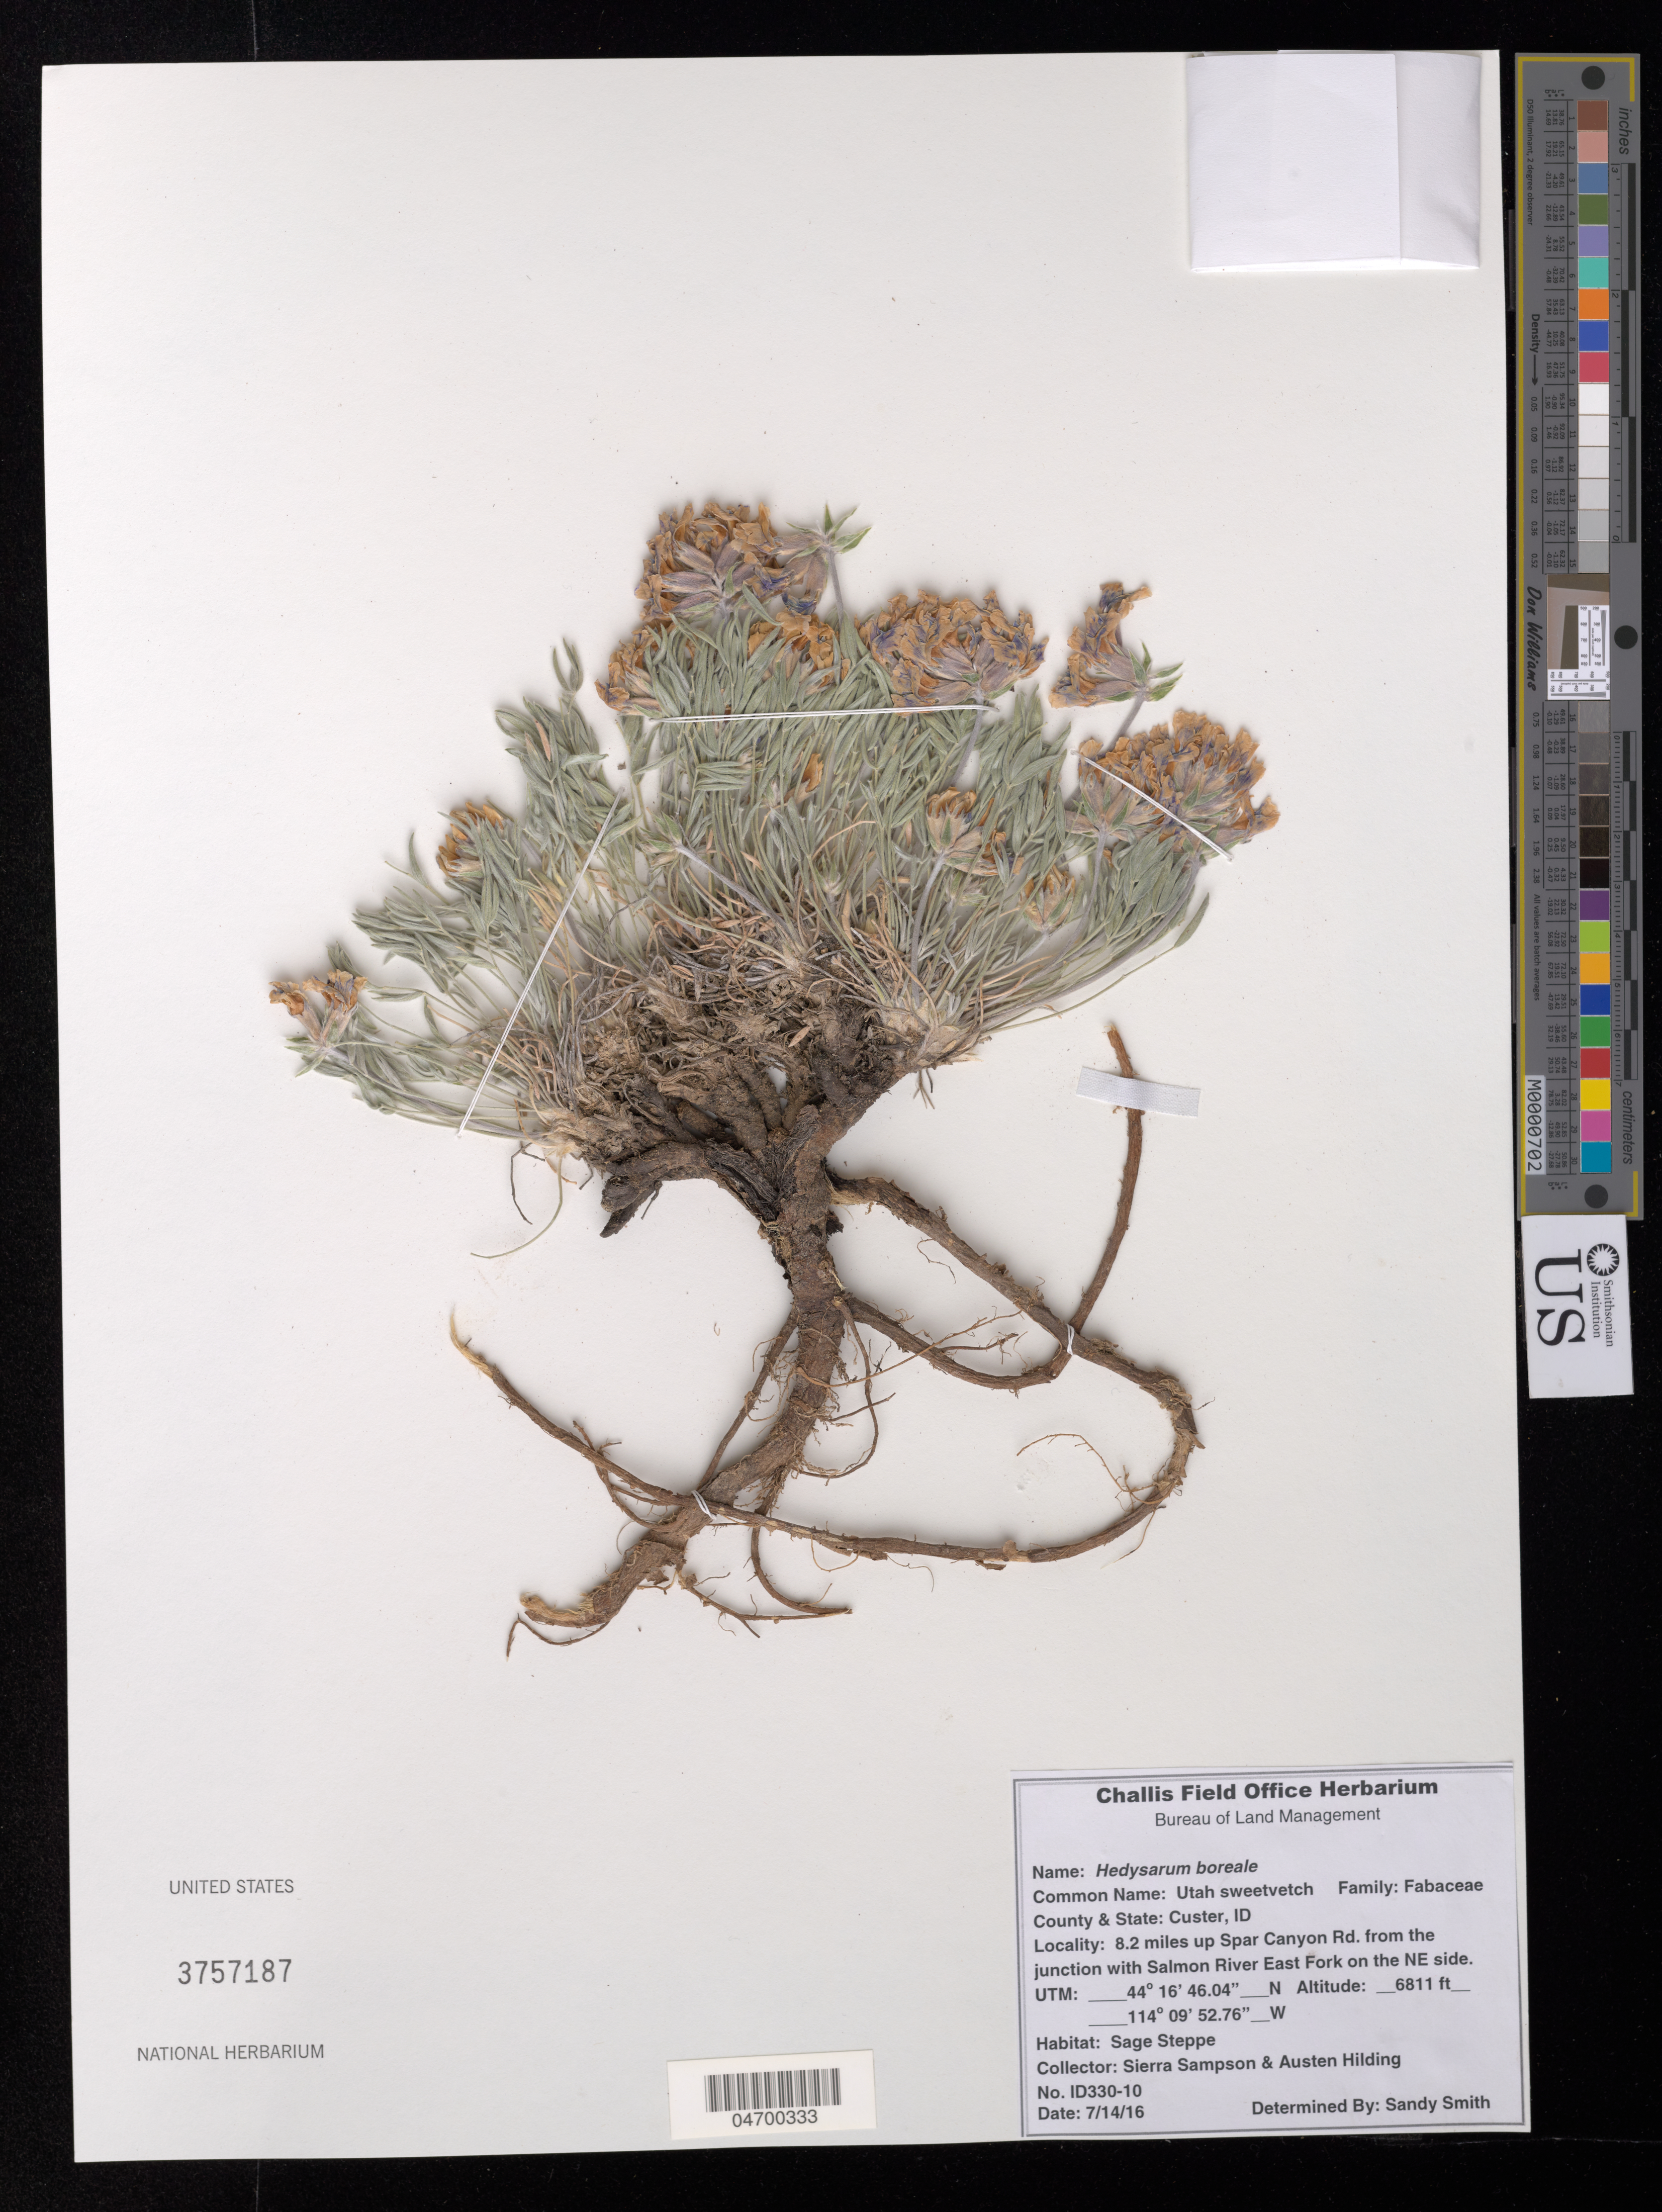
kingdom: Plantae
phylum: Tracheophyta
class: Magnoliopsida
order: Fabales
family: Fabaceae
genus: Hedysarum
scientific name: Hedysarum boreale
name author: Nutt.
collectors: S. Sampson & A. Hilding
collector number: ID330-10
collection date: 2016-07-14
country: United States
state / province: Idaho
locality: County & State: Custer, ID. 8.2 miles up Spar Canyon Rd. from the junction with Salmon River East Fork on the NE side.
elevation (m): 2076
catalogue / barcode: US 3757187